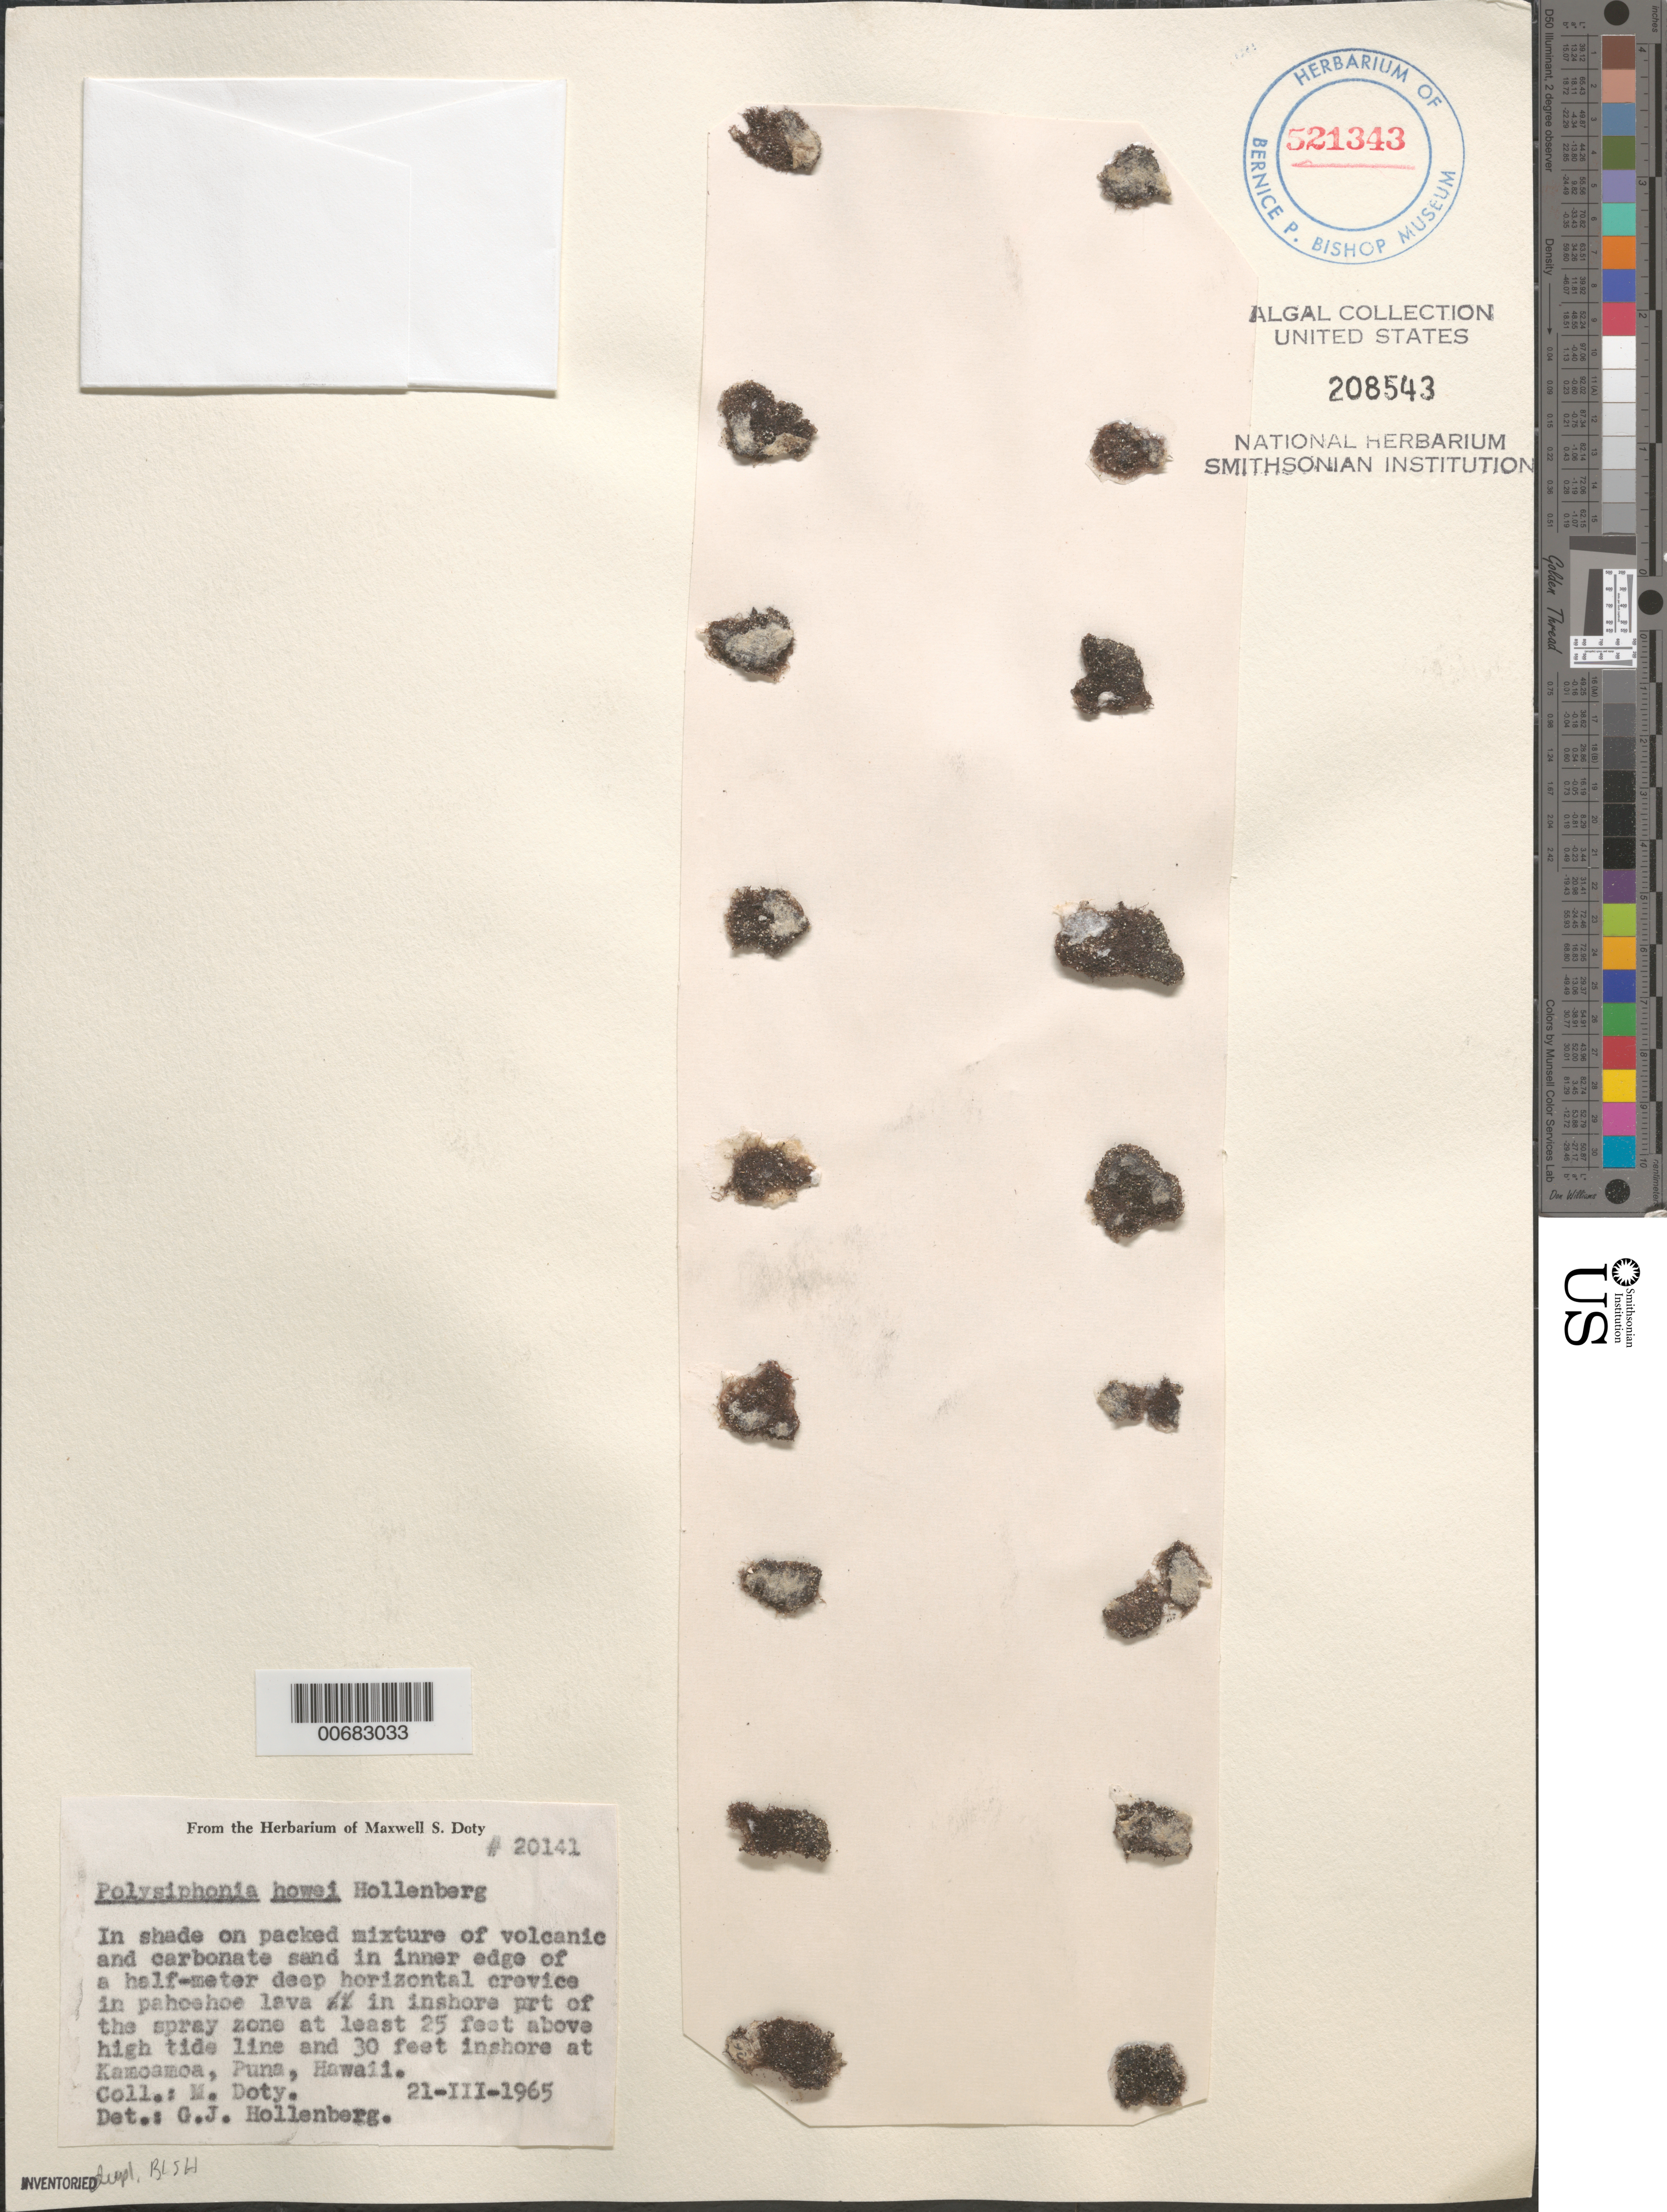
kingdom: Plantae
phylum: Rhodophyta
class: Florideophyceae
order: Ceramiales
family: Rhodomelaceae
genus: Wilsonosiphonia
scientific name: Wilsonosiphonia howei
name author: (Hollenb.) D.E.Bustamante et al.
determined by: Algae name updating Project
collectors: M. S. Doty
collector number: MSD 20141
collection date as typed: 21 Mar 1965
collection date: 1965-03-21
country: United States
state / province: Hawaii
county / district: Hawaii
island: Hawaii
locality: Kamoamoa, Puna District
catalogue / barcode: US 208543